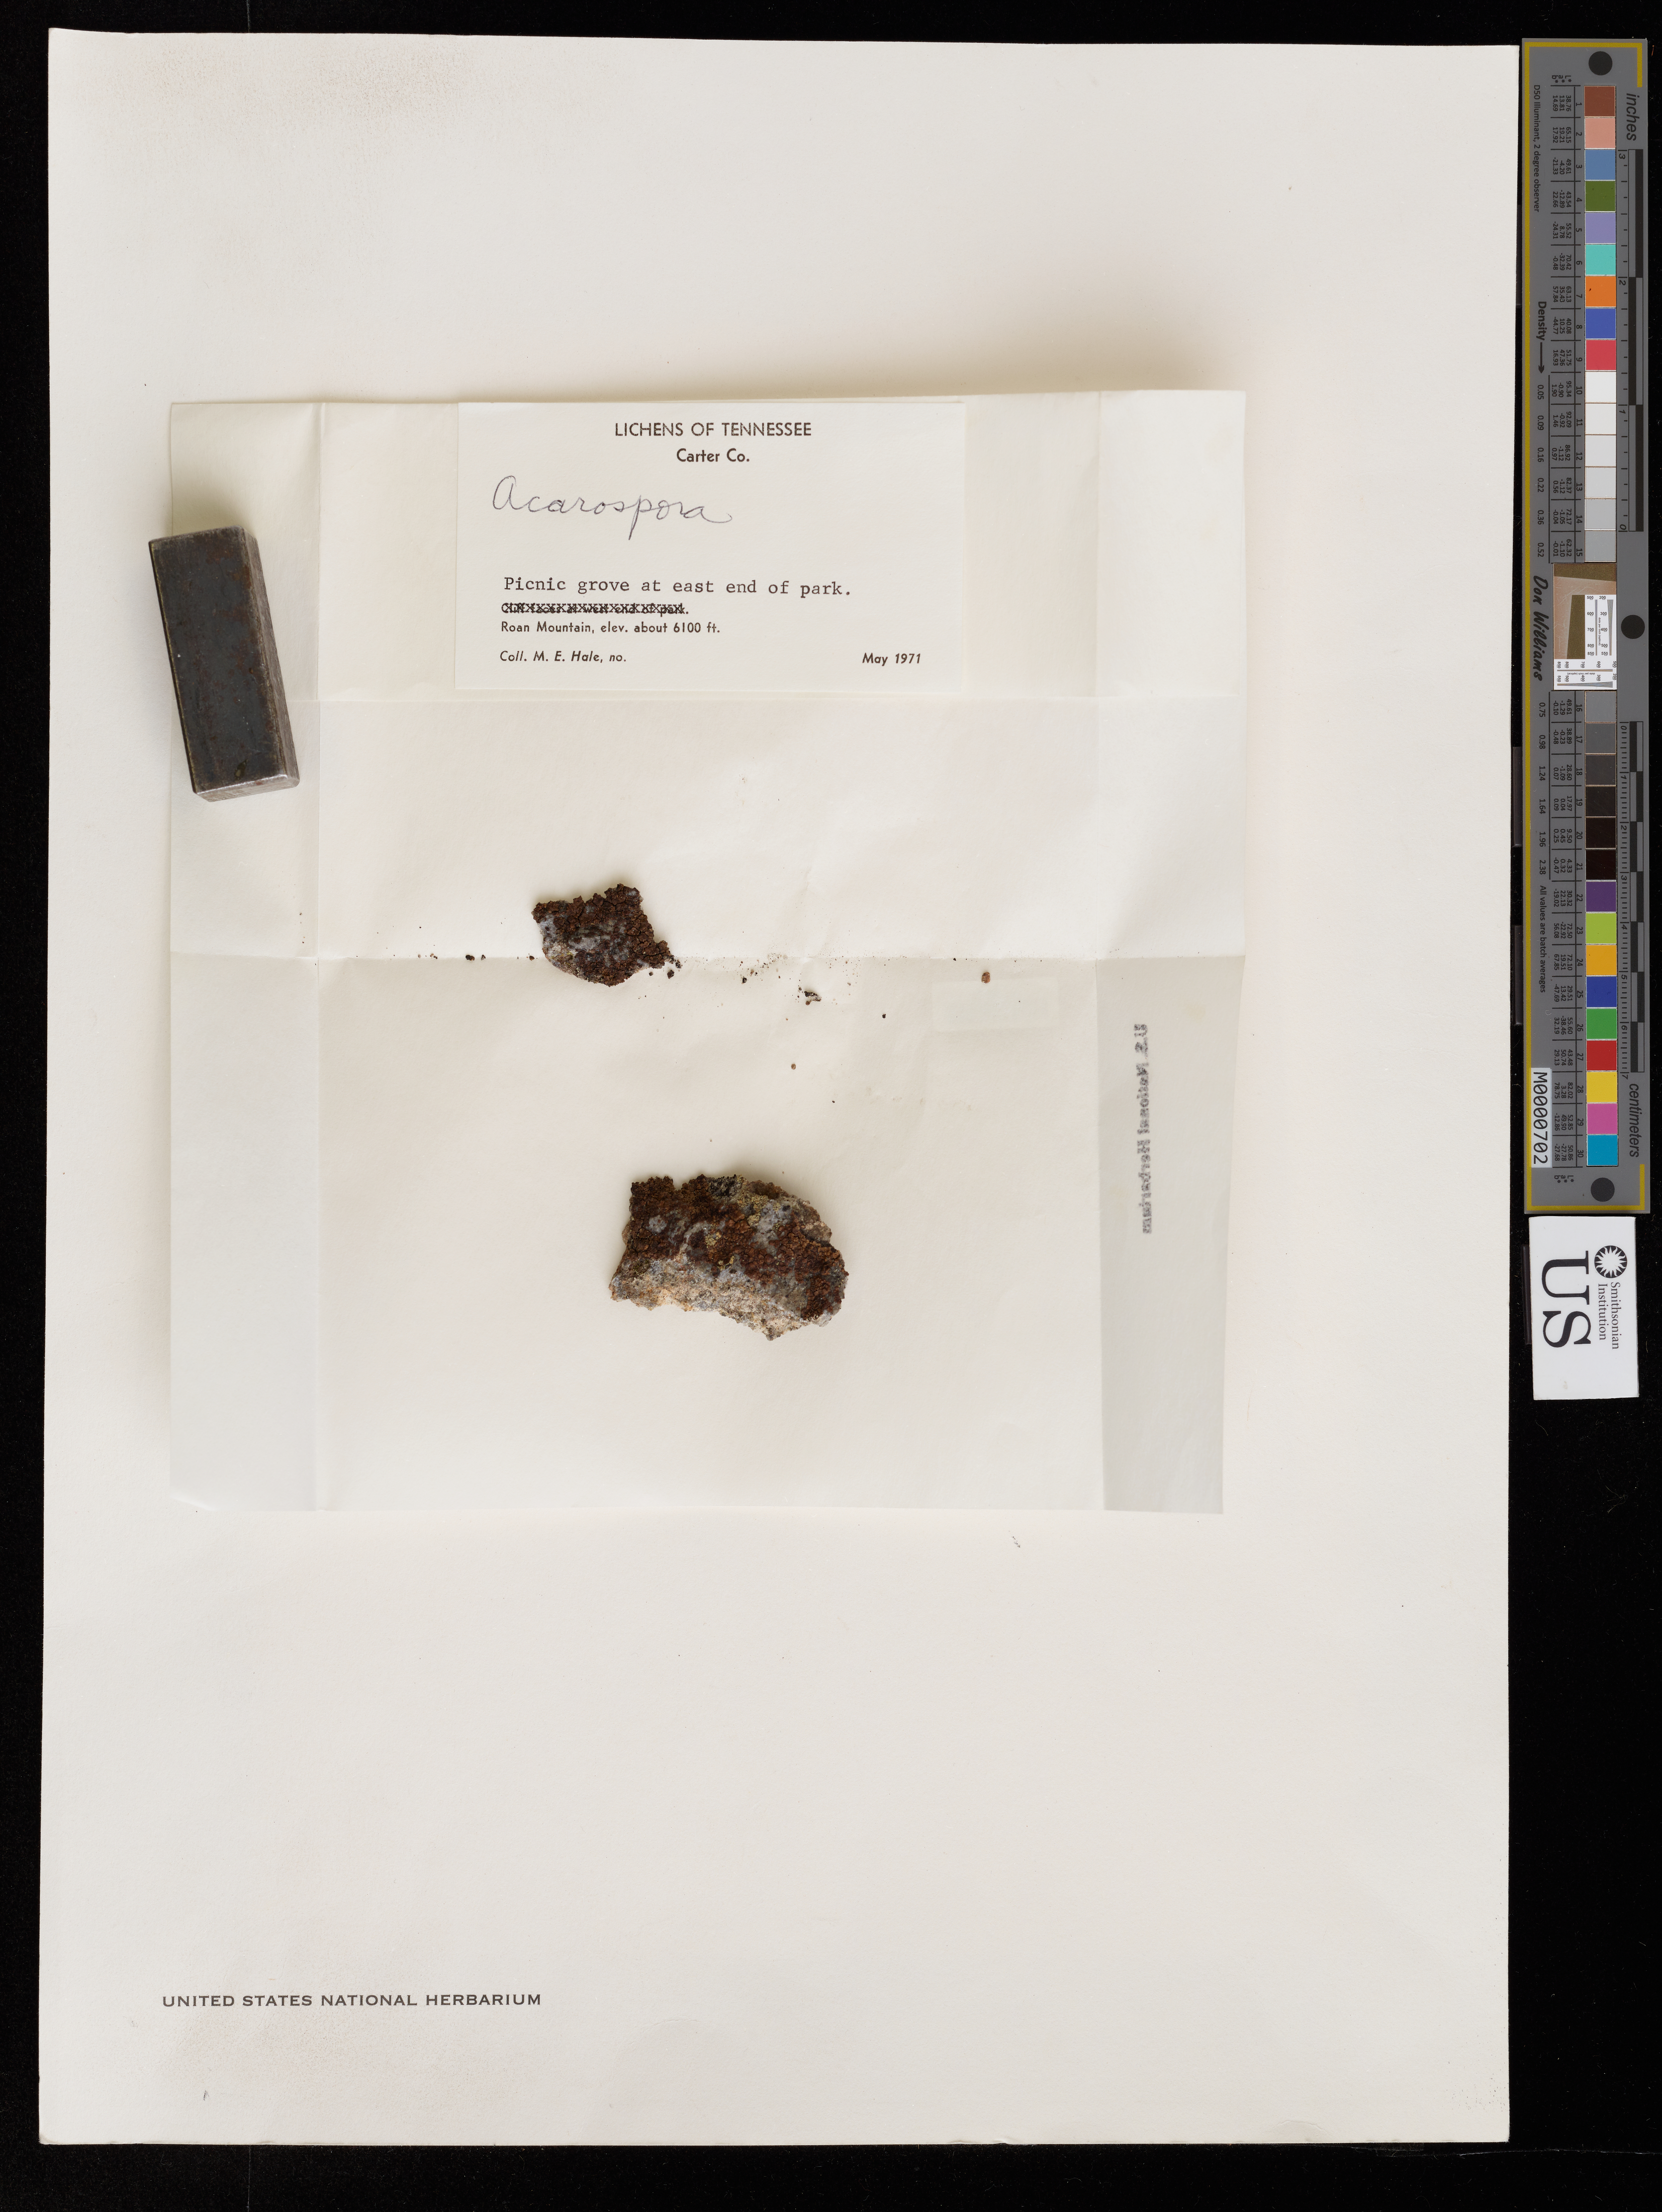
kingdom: Fungi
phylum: Ascomycota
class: Lecanoromycetes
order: Acarosporales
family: Acarosporaceae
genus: Acarospora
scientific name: Acarospora sp.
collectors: M. Hale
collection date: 1971-05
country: United States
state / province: Tennessee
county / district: Carter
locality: Roan mt., easst end of park.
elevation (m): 1859